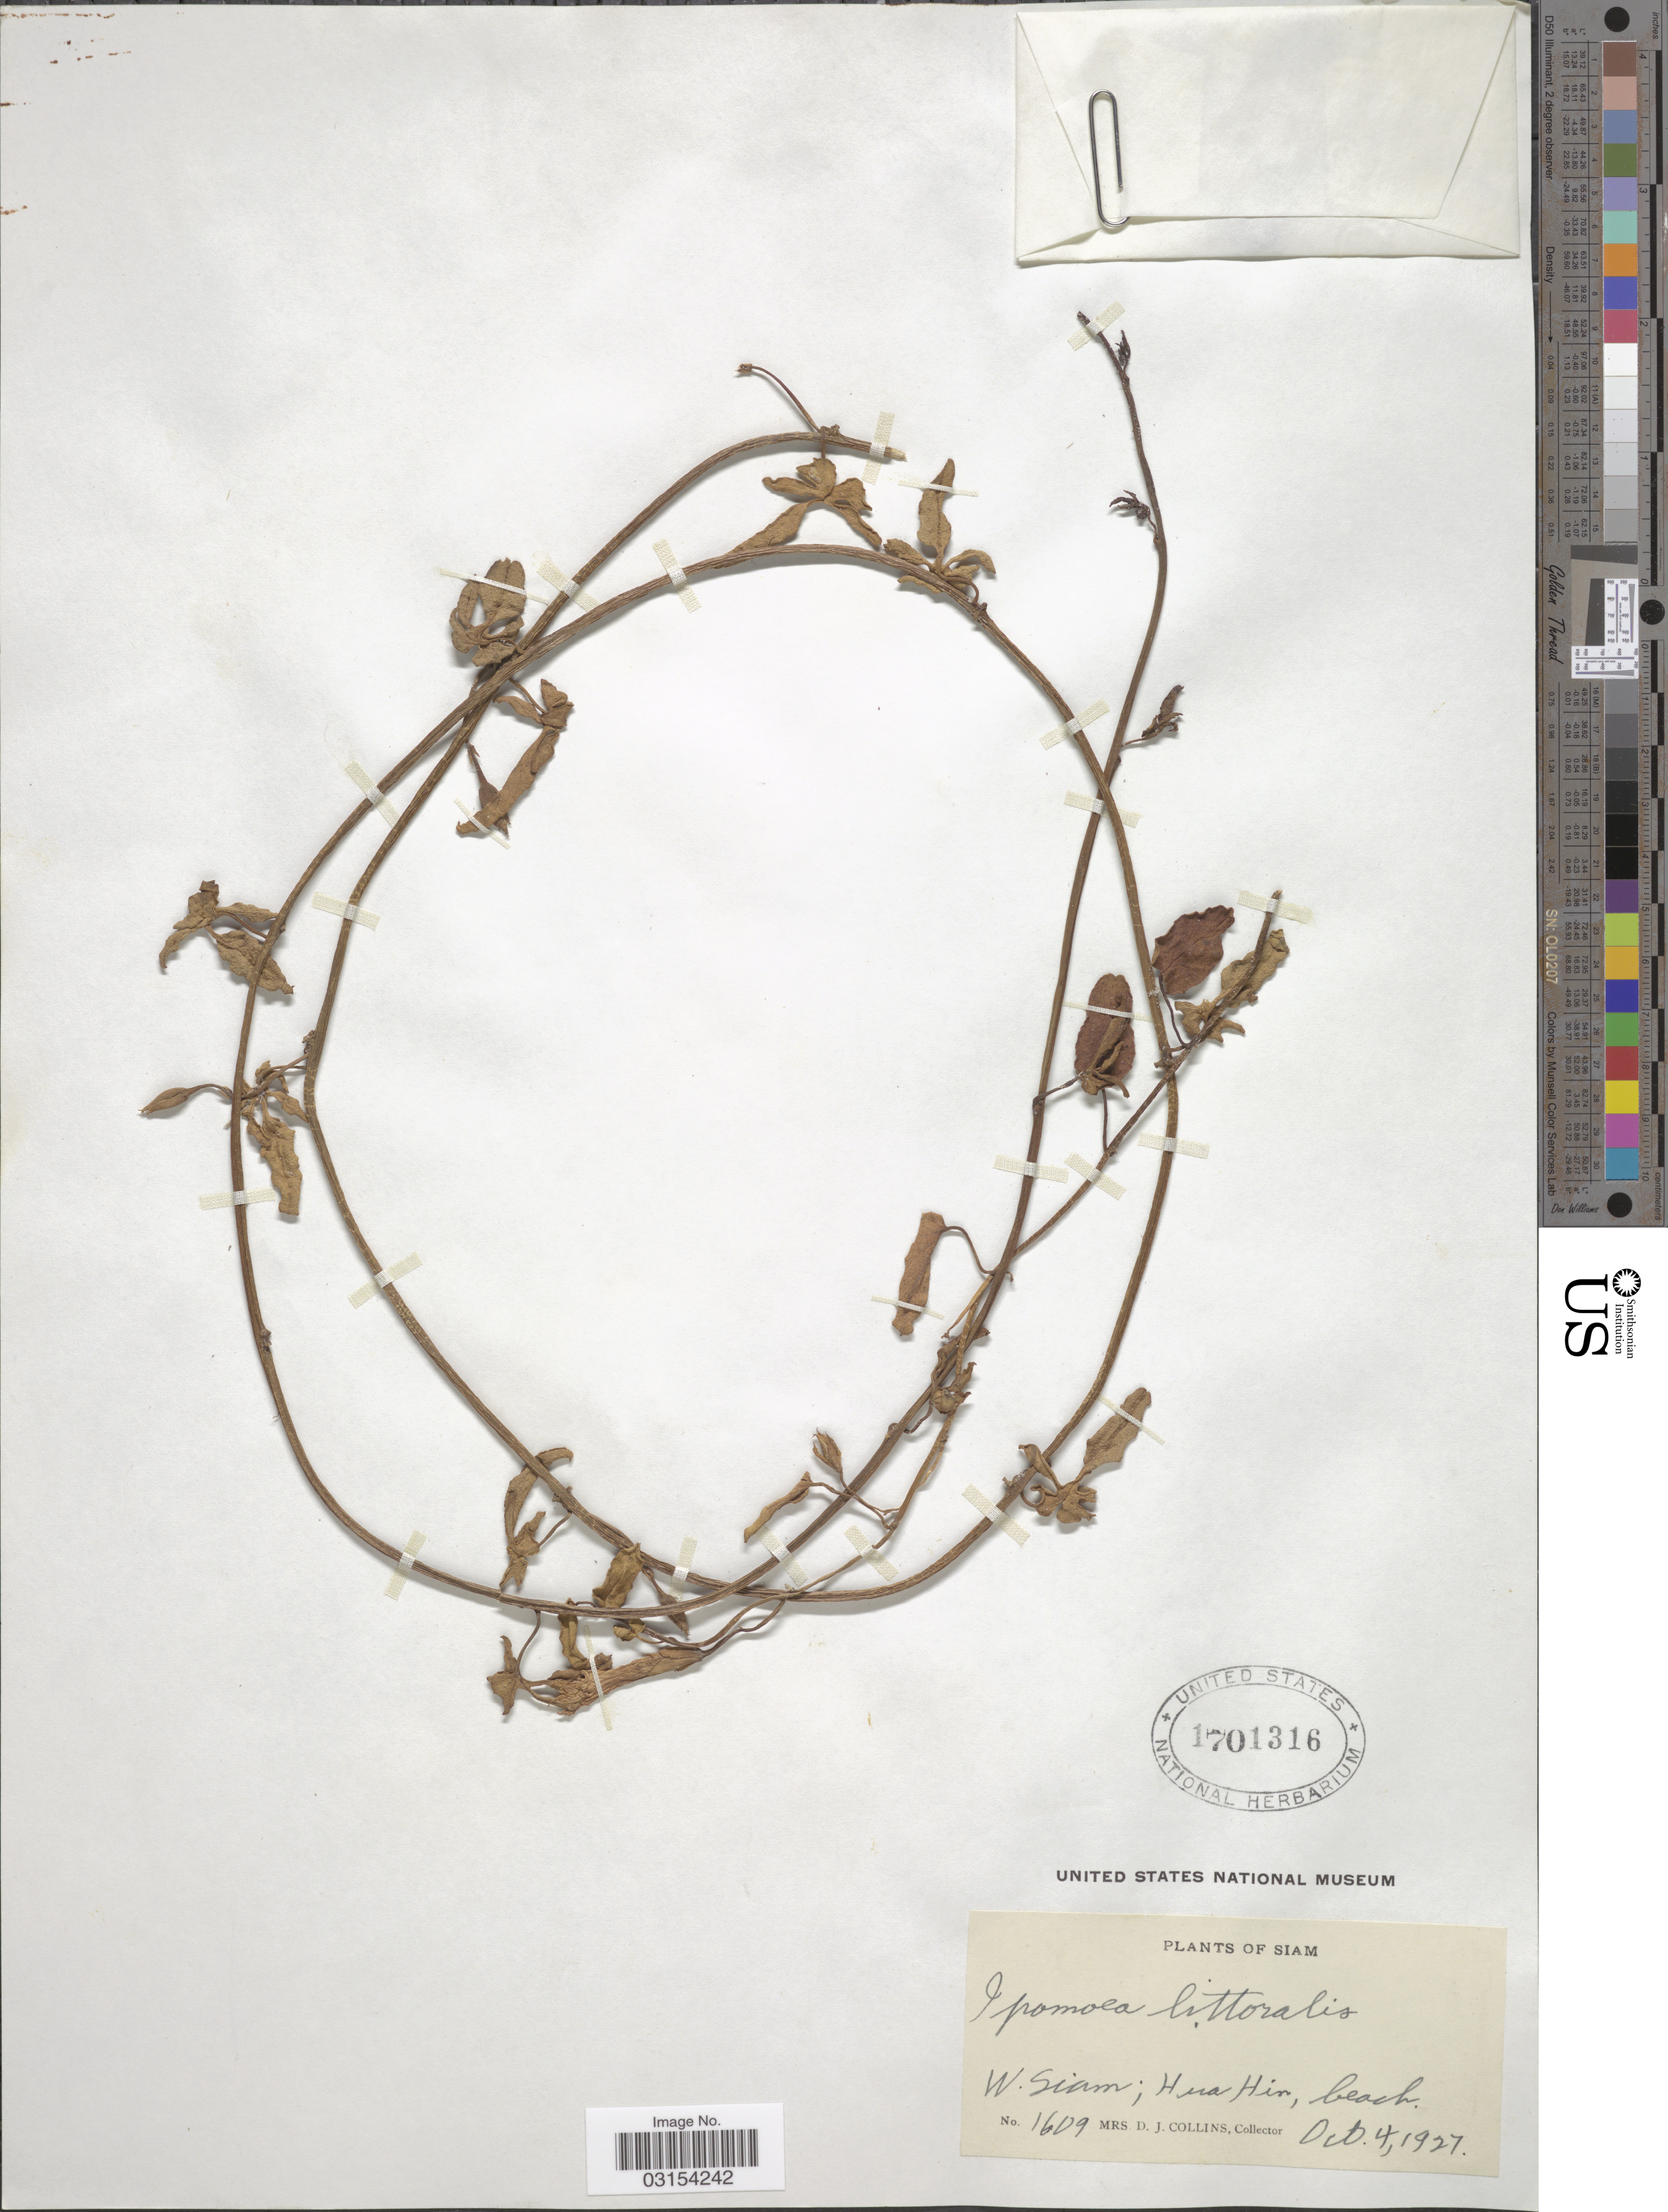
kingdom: Plantae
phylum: Tracheophyta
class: Magnoliopsida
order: Solanales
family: Convolvulaceae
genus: Ipomoea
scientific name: Ipomoea stolonifera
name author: (Cirillo) J.F. Gmel.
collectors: Mrs. D. J. Collins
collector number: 1609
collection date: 1927-10-04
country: Thailand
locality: W. Siam; Hua Hin, beach.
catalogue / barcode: US 1701316